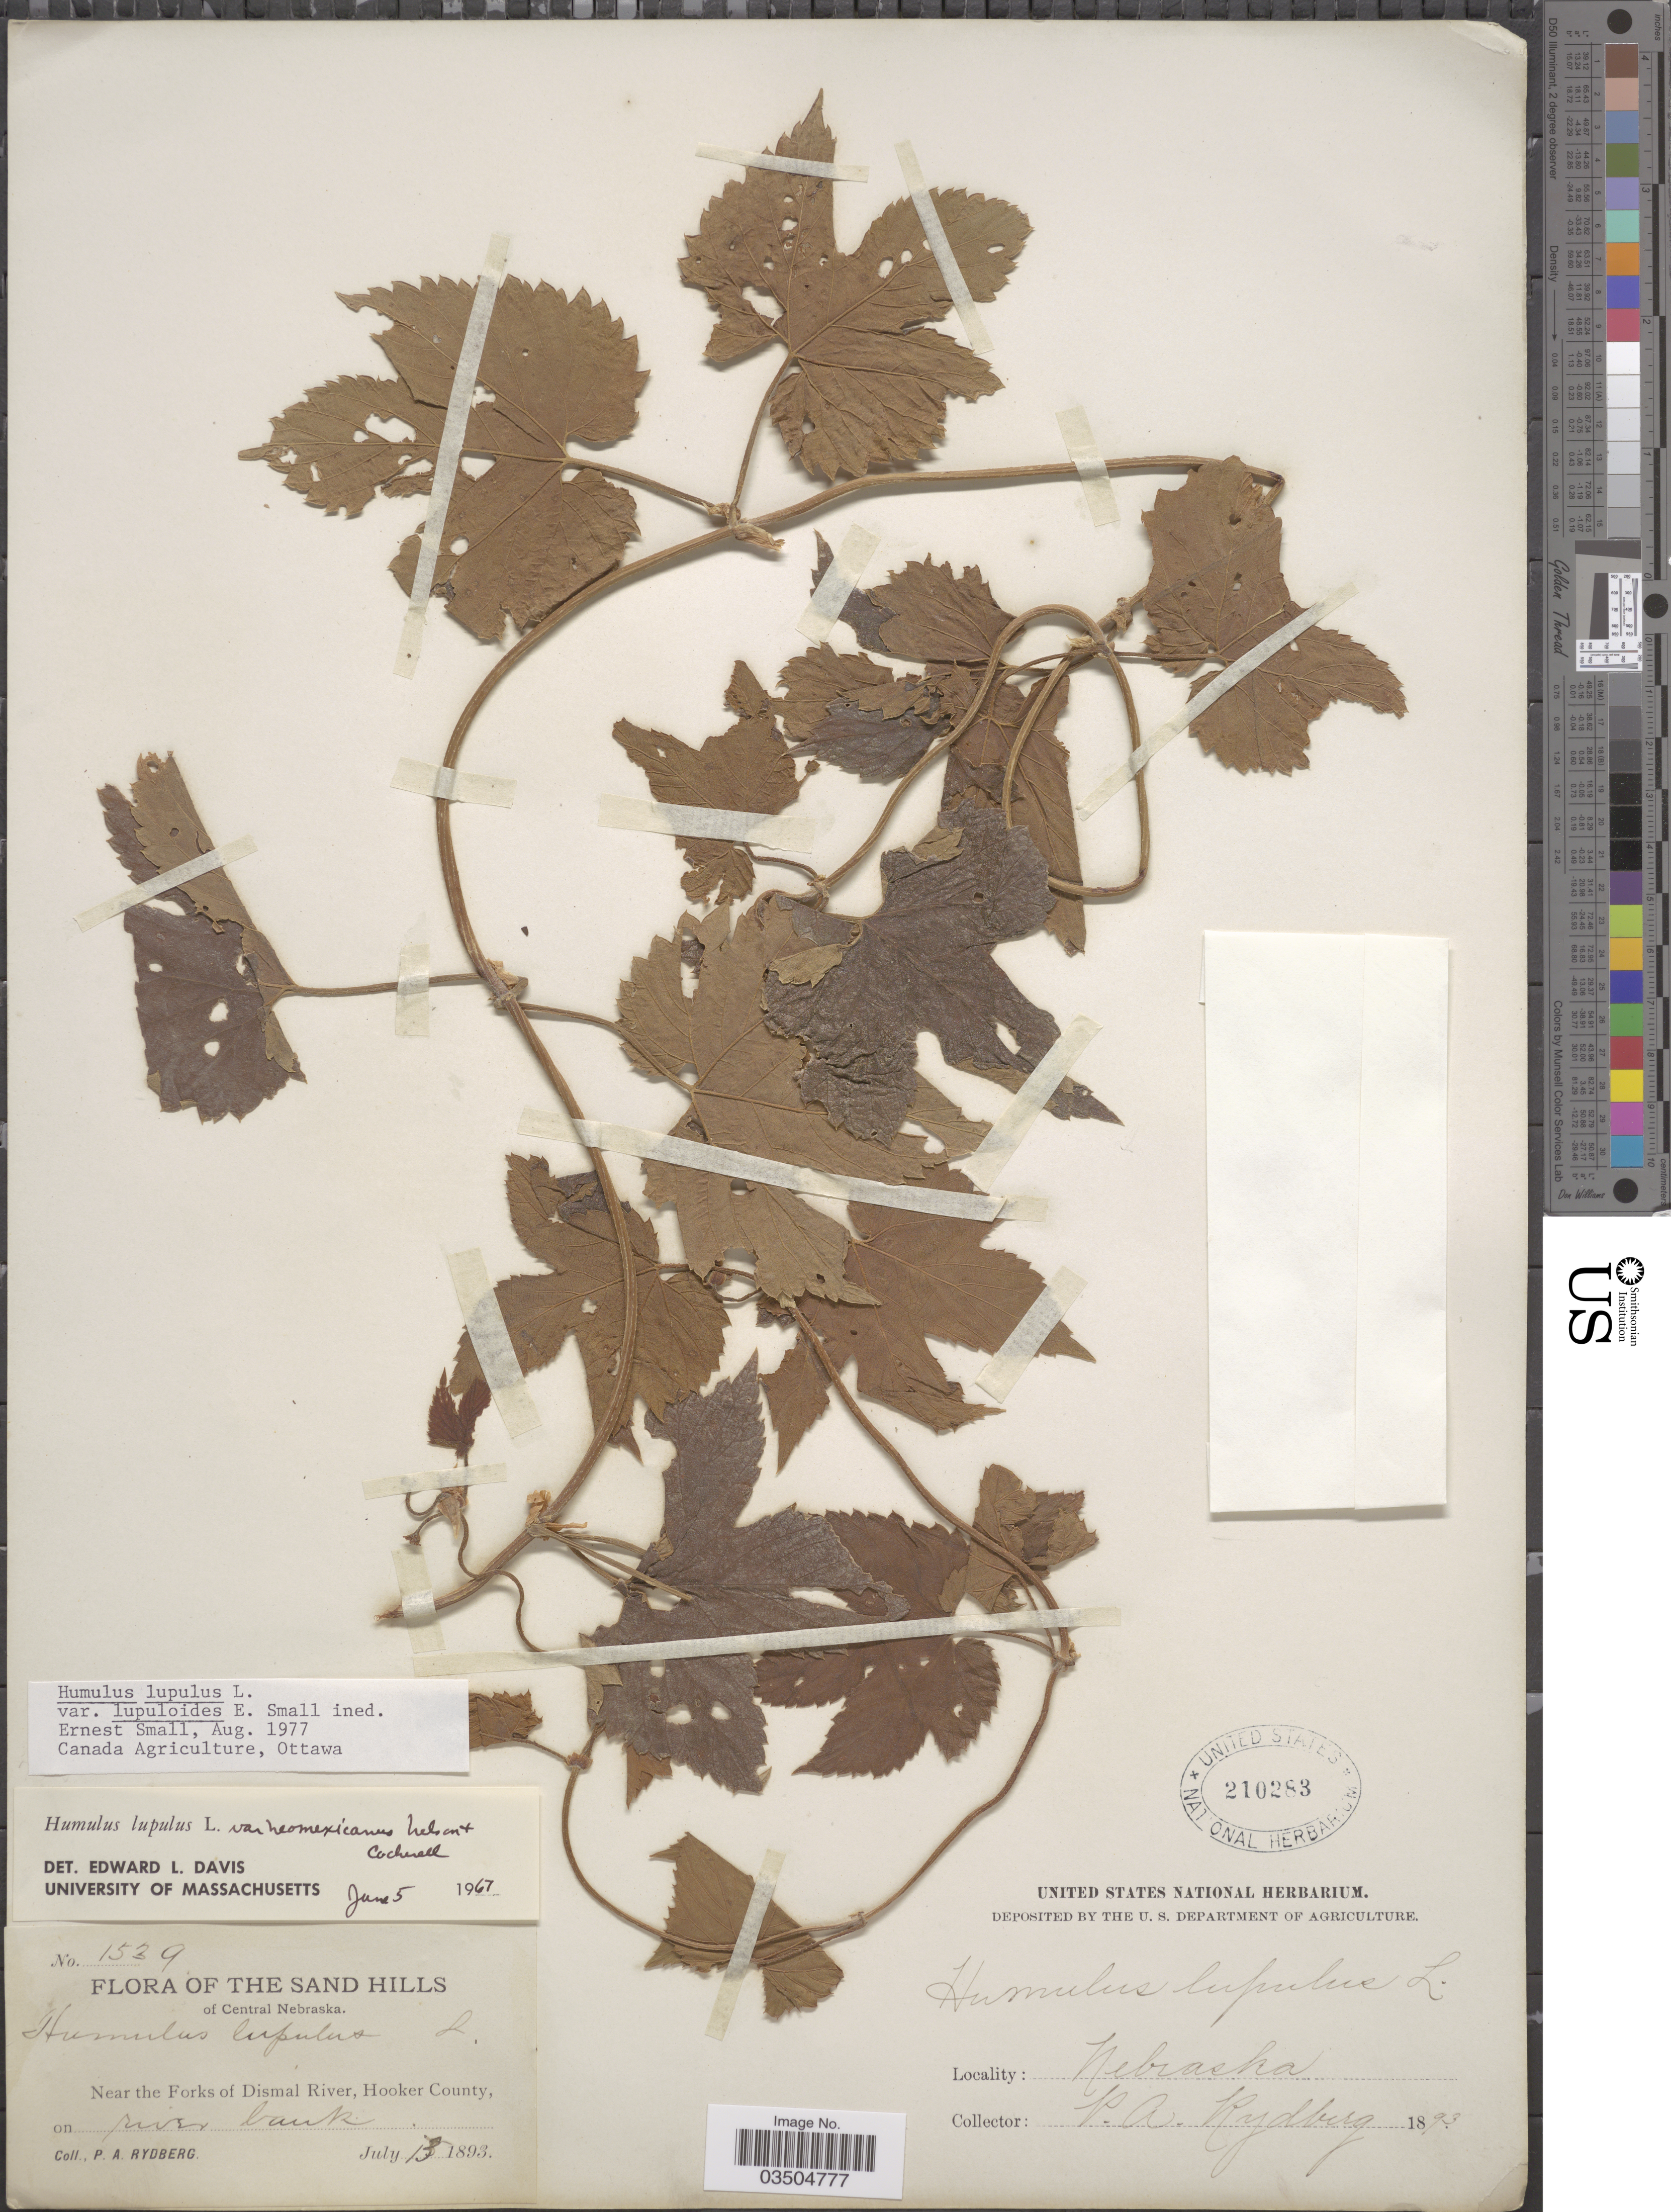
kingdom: Plantae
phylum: Tracheophyta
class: Magnoliopsida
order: Rosales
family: Cannabaceae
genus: Humulus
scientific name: Humulus americanus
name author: Nutt.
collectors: P. A. Rydberg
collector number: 1539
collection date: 1893-07-13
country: United States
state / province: Nebraska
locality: The Sand Hills of Central Nebraska. Near the Forks of Dismal River, Hooker County, on river bank.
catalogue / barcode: US 210283